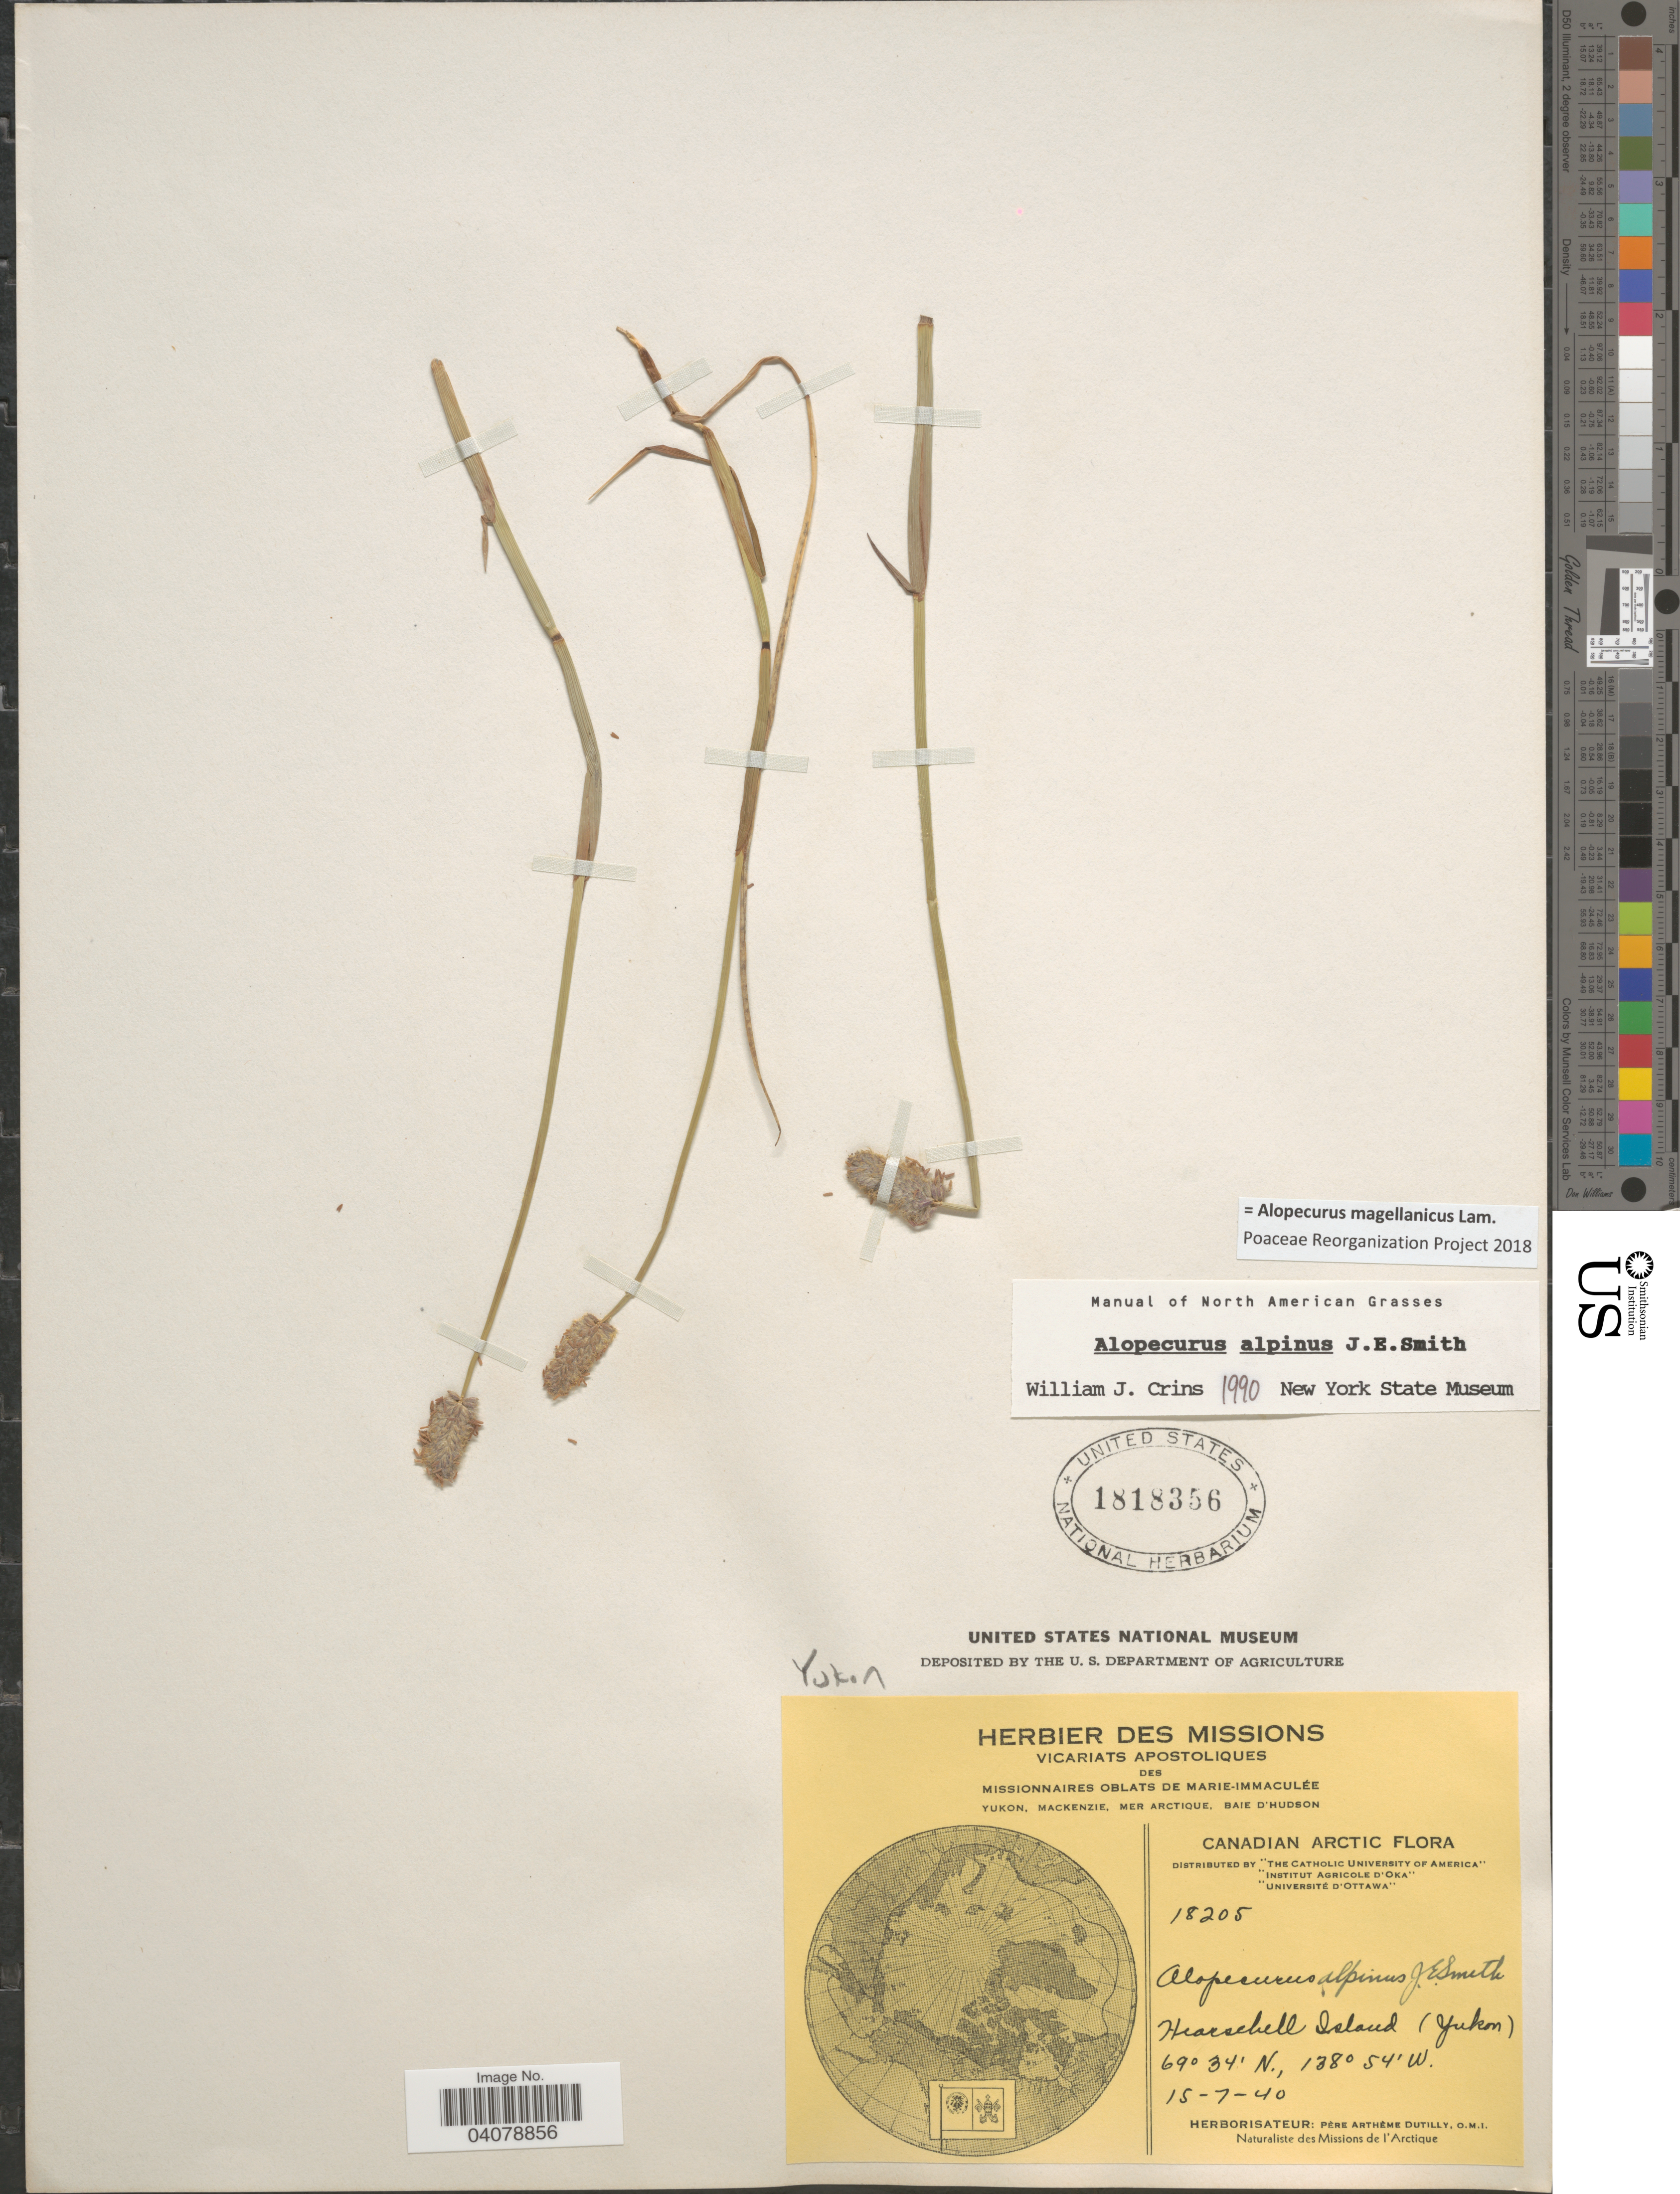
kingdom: Plantae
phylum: Tracheophyta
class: Liliopsida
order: Poales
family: Poaceae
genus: Alopecurus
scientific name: Alopecurus magellanicus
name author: Lam.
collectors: P. Dutilly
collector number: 18205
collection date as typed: Transcribed d/m/y: 15/7/40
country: Canada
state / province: Yukon Territory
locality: Herbier des Missions. Baie d'Hudson [unsure placement]. Canadian Arctic. Hearschell Island. Naturaliste des Missions de l'Arctique.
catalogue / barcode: US 1818356